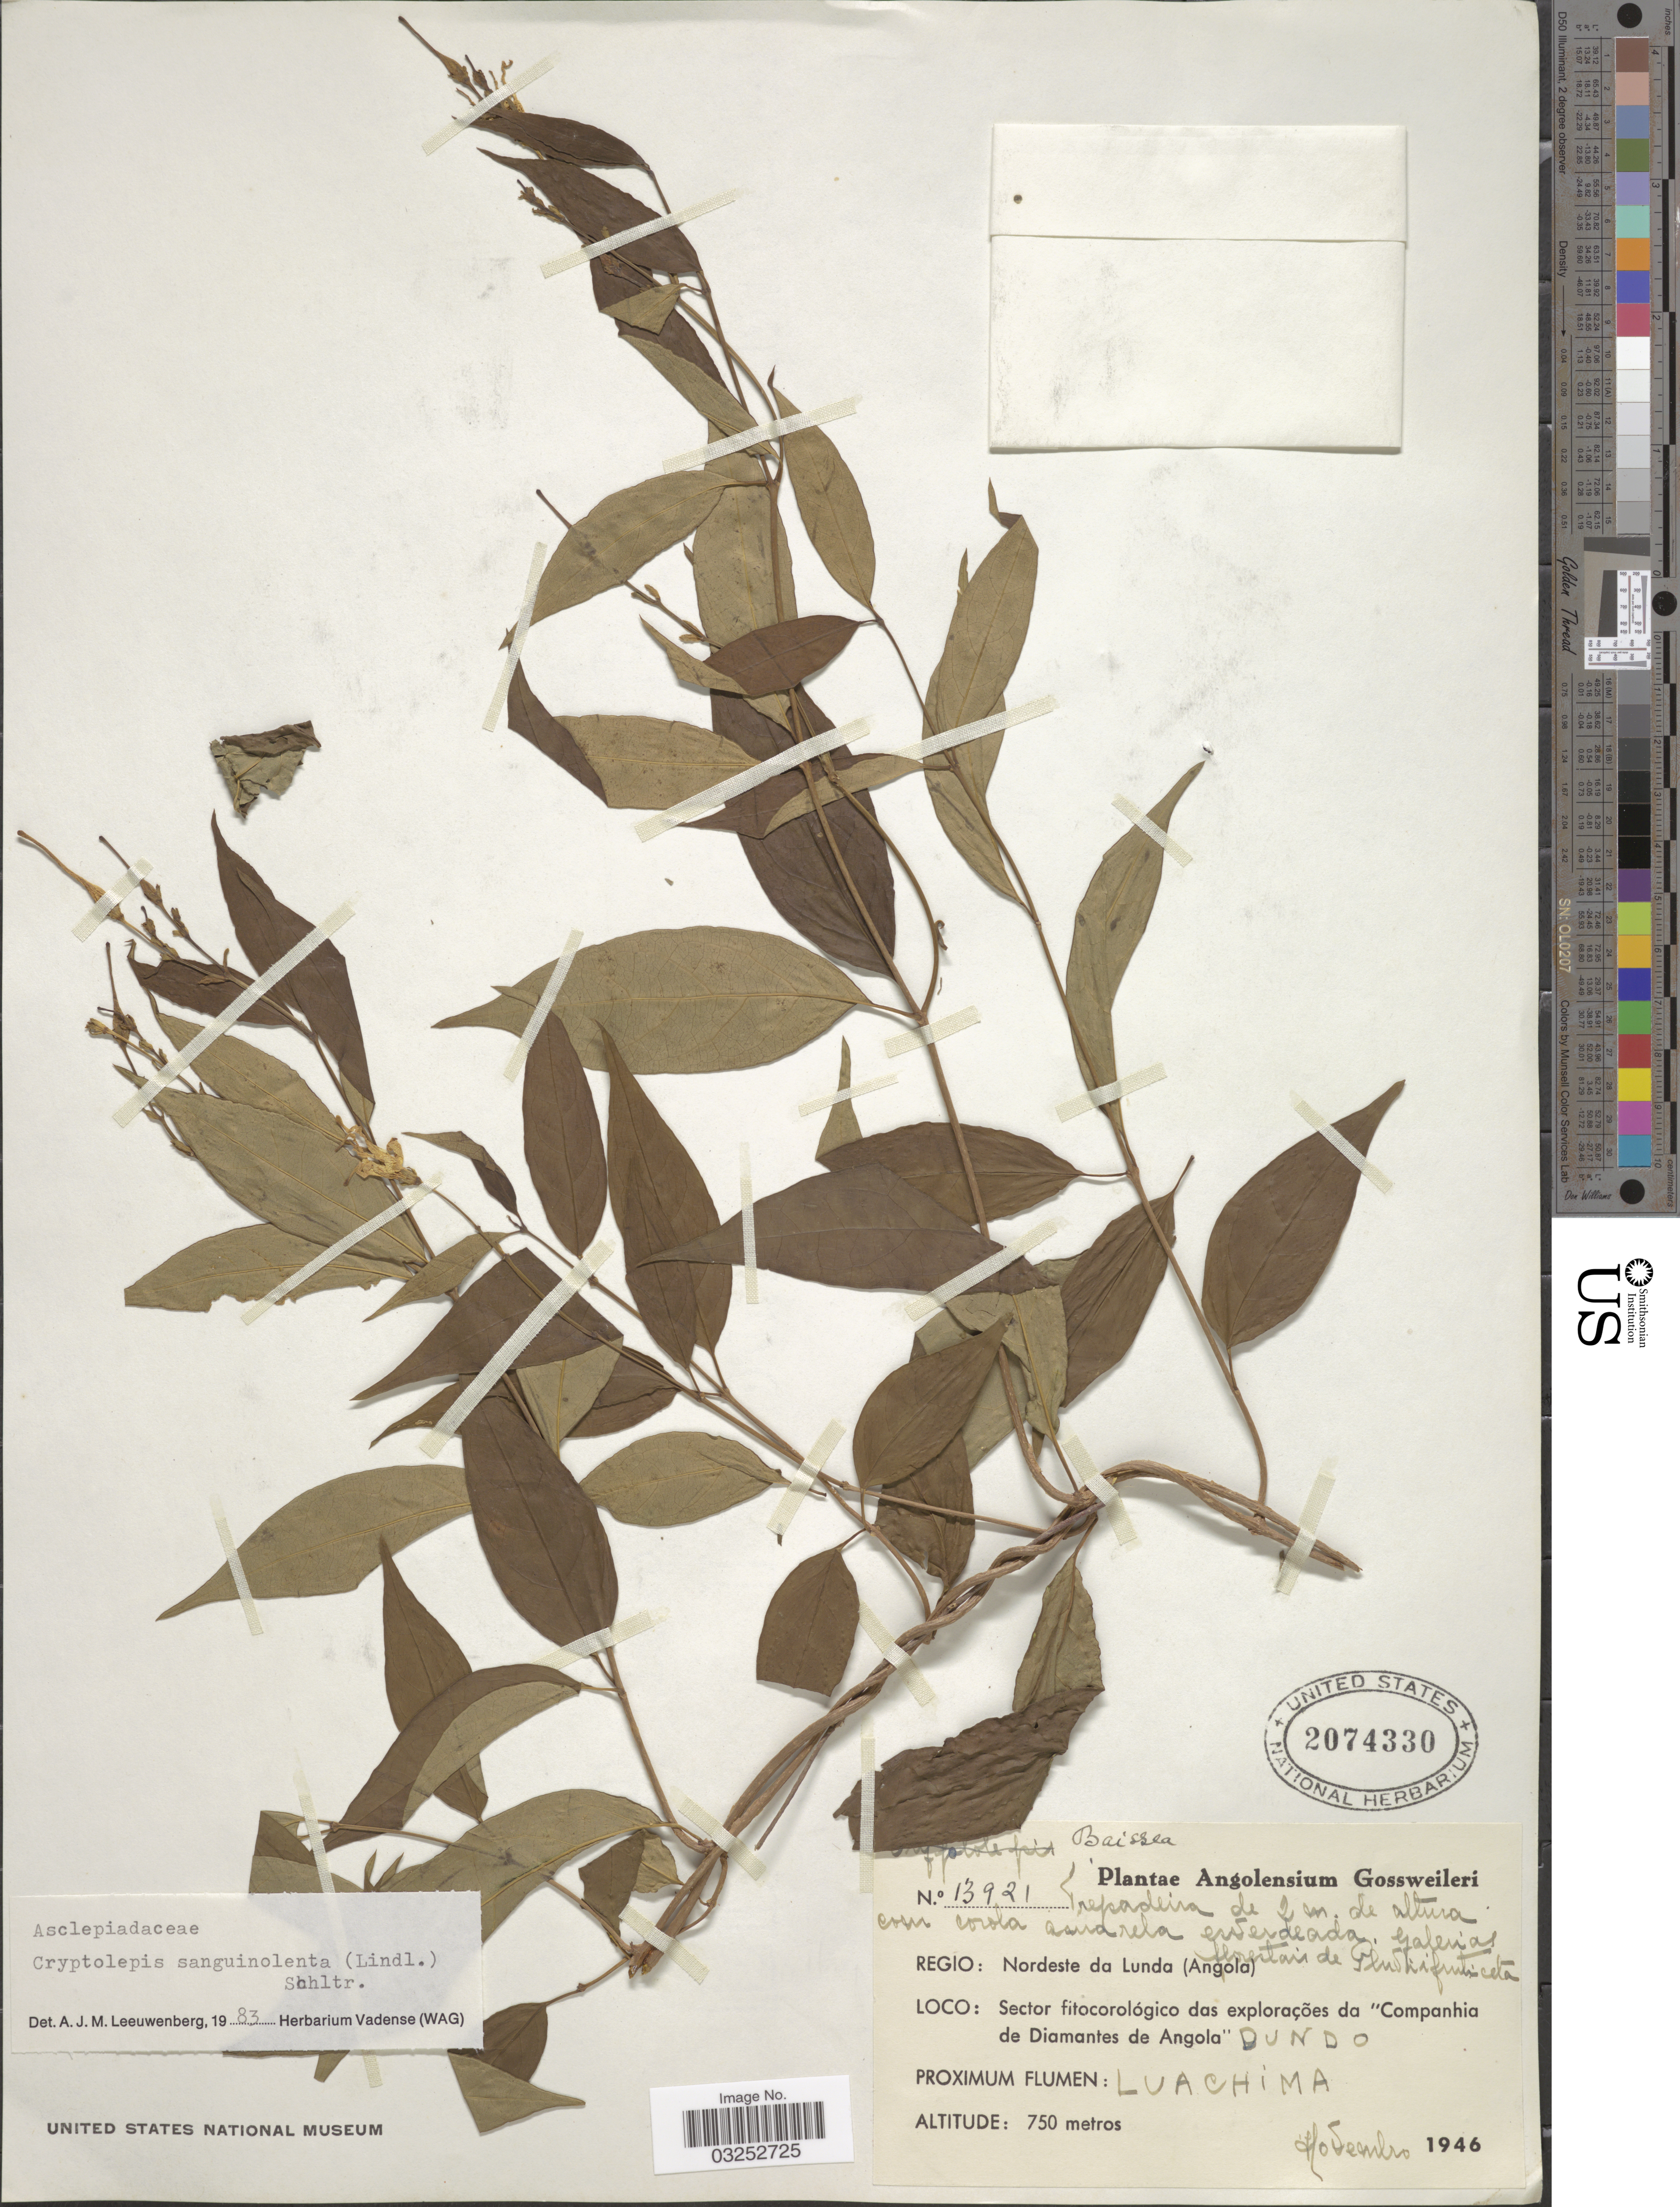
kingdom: Plantae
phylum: Tracheophyta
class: Magnoliopsida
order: Gentianales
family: Apocynaceae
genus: Cryptolepis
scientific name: Cryptolepis sanguinolenta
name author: (Lindl.) Schltr.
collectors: -. Gossweiler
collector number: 13921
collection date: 1946-11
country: Angola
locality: Regio: Nordeste da Lunda (Angola), Sector fitocorológico das explorações da "Companhia de Diamantes de Angola", Dundo, Luachima.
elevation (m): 750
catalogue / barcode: US 2074330